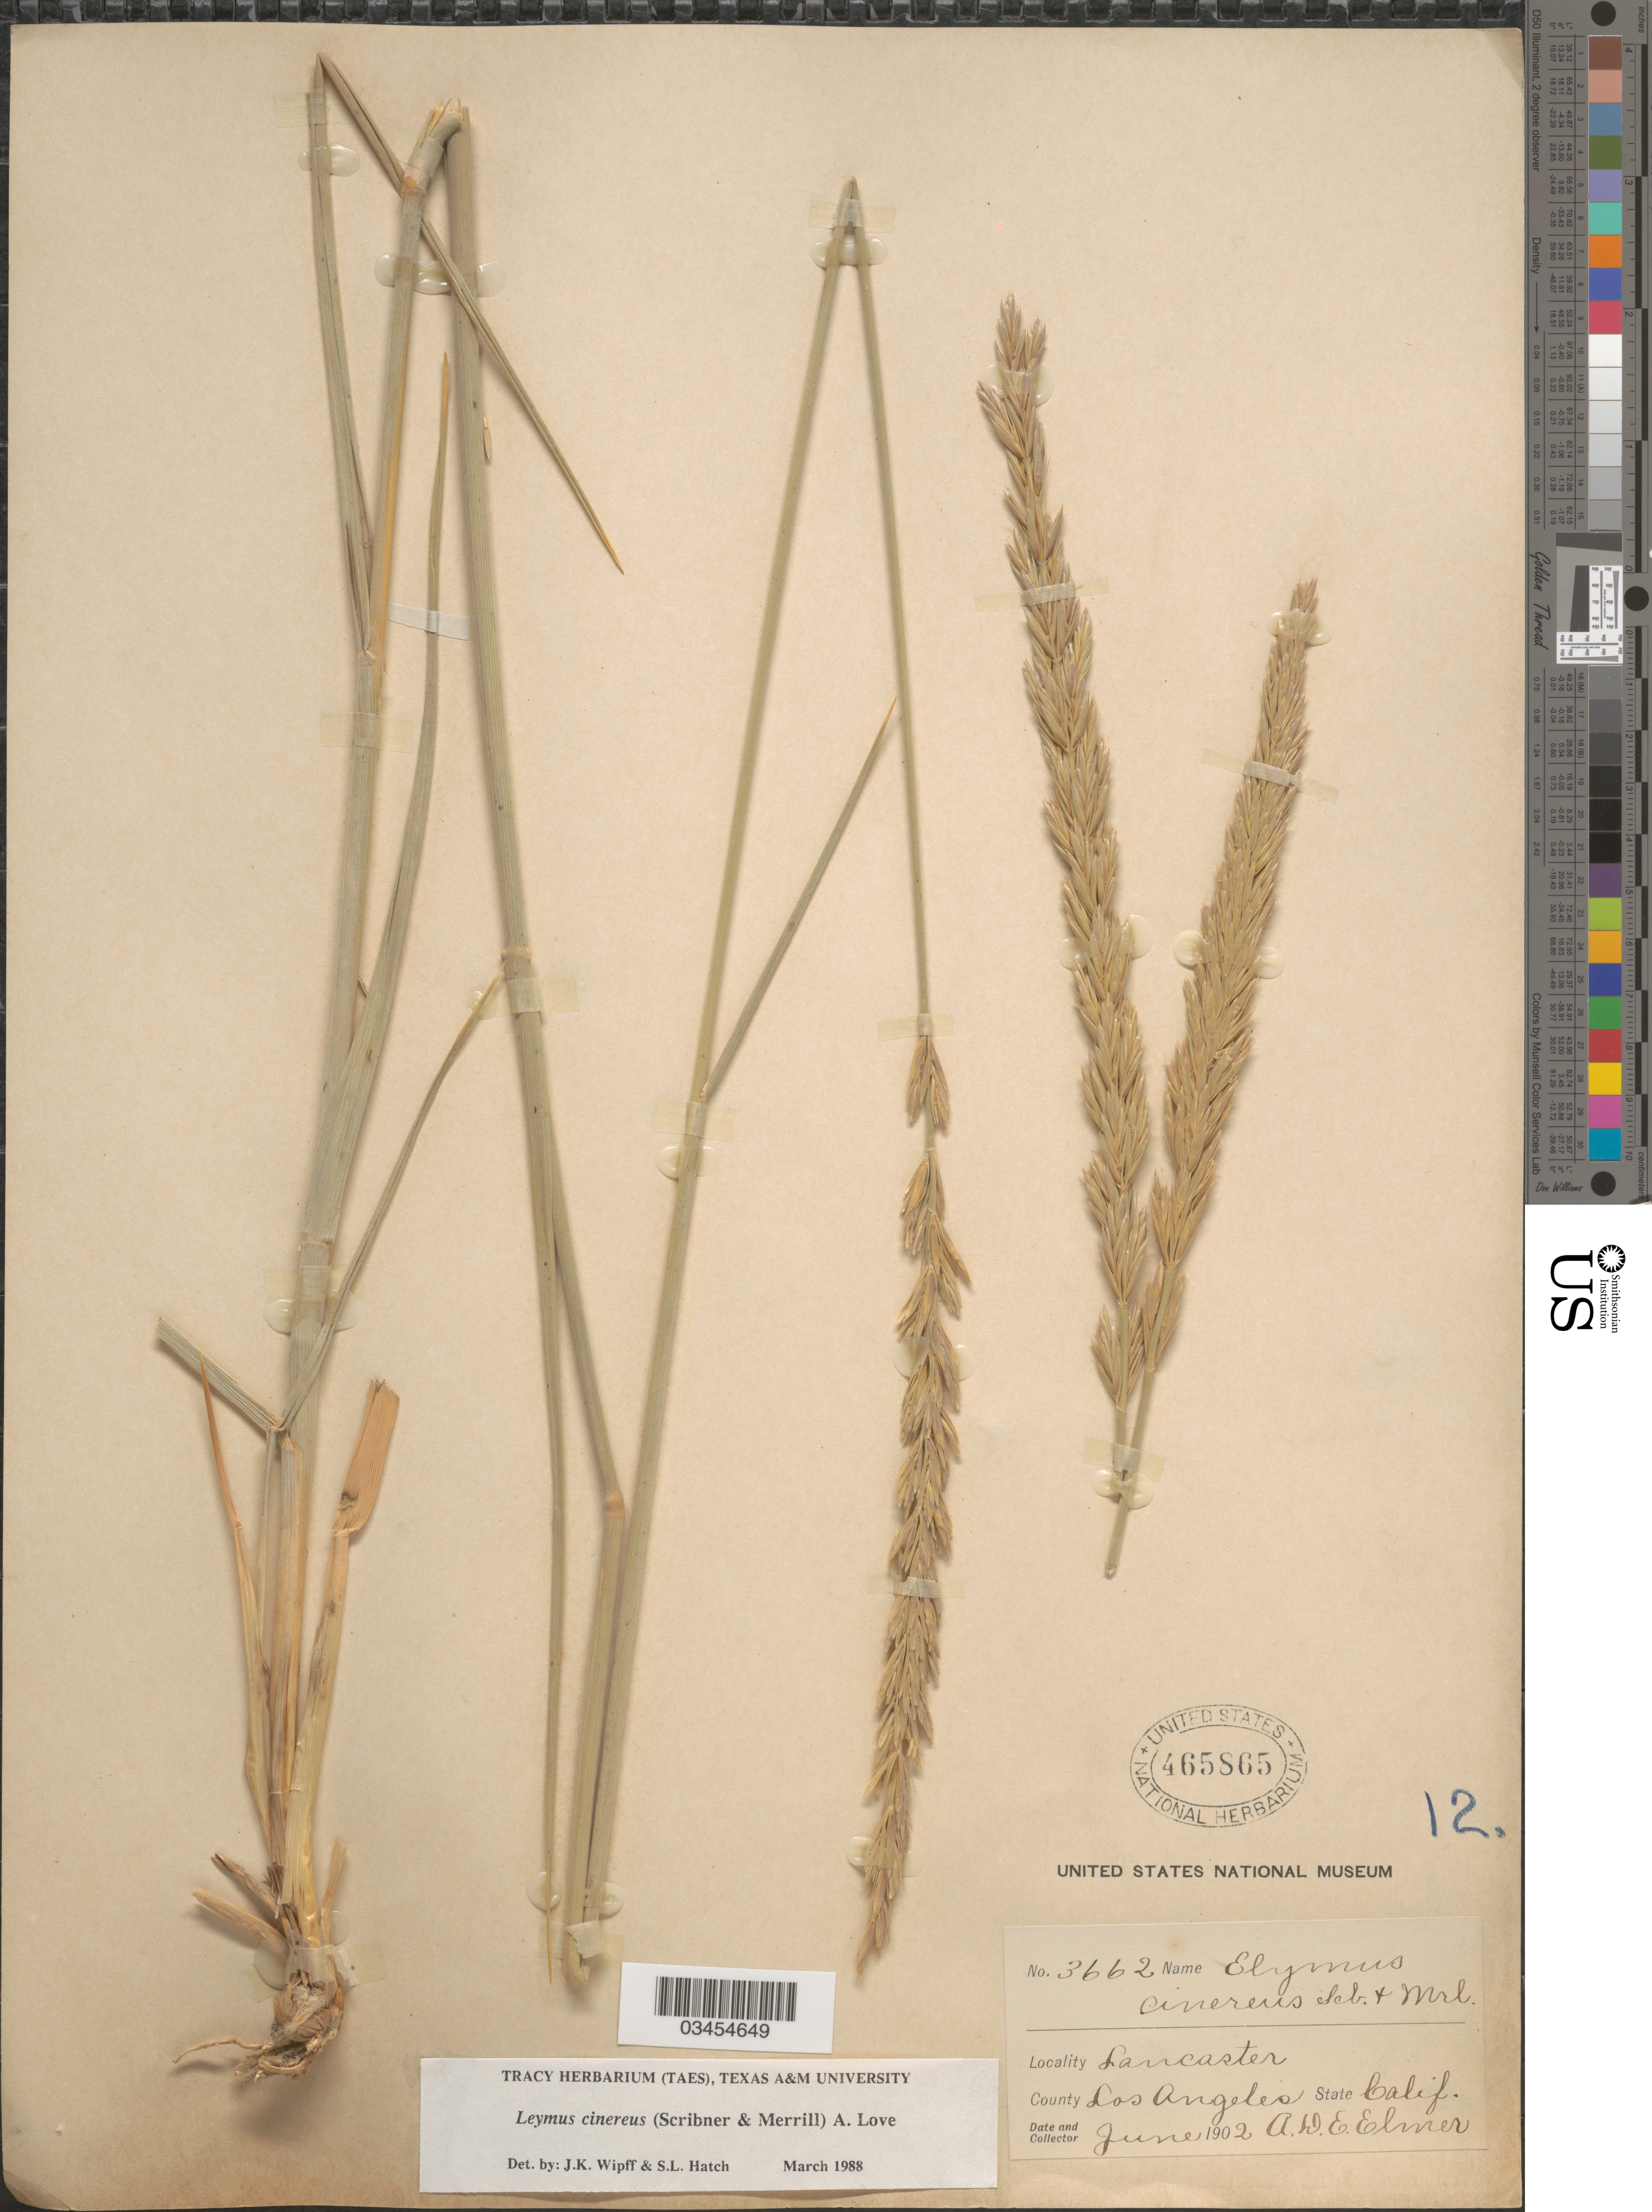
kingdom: Plantae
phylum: Tracheophyta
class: Liliopsida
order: Poales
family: Poaceae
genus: Leymus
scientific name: Leymus cinereus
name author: (Scribn. & Merr.) Á. Löve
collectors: A. D. E. Elmer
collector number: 3662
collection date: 1902-06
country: United States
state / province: California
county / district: Los Angeles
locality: Lancaster. County Los Angeles.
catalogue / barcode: US 465865